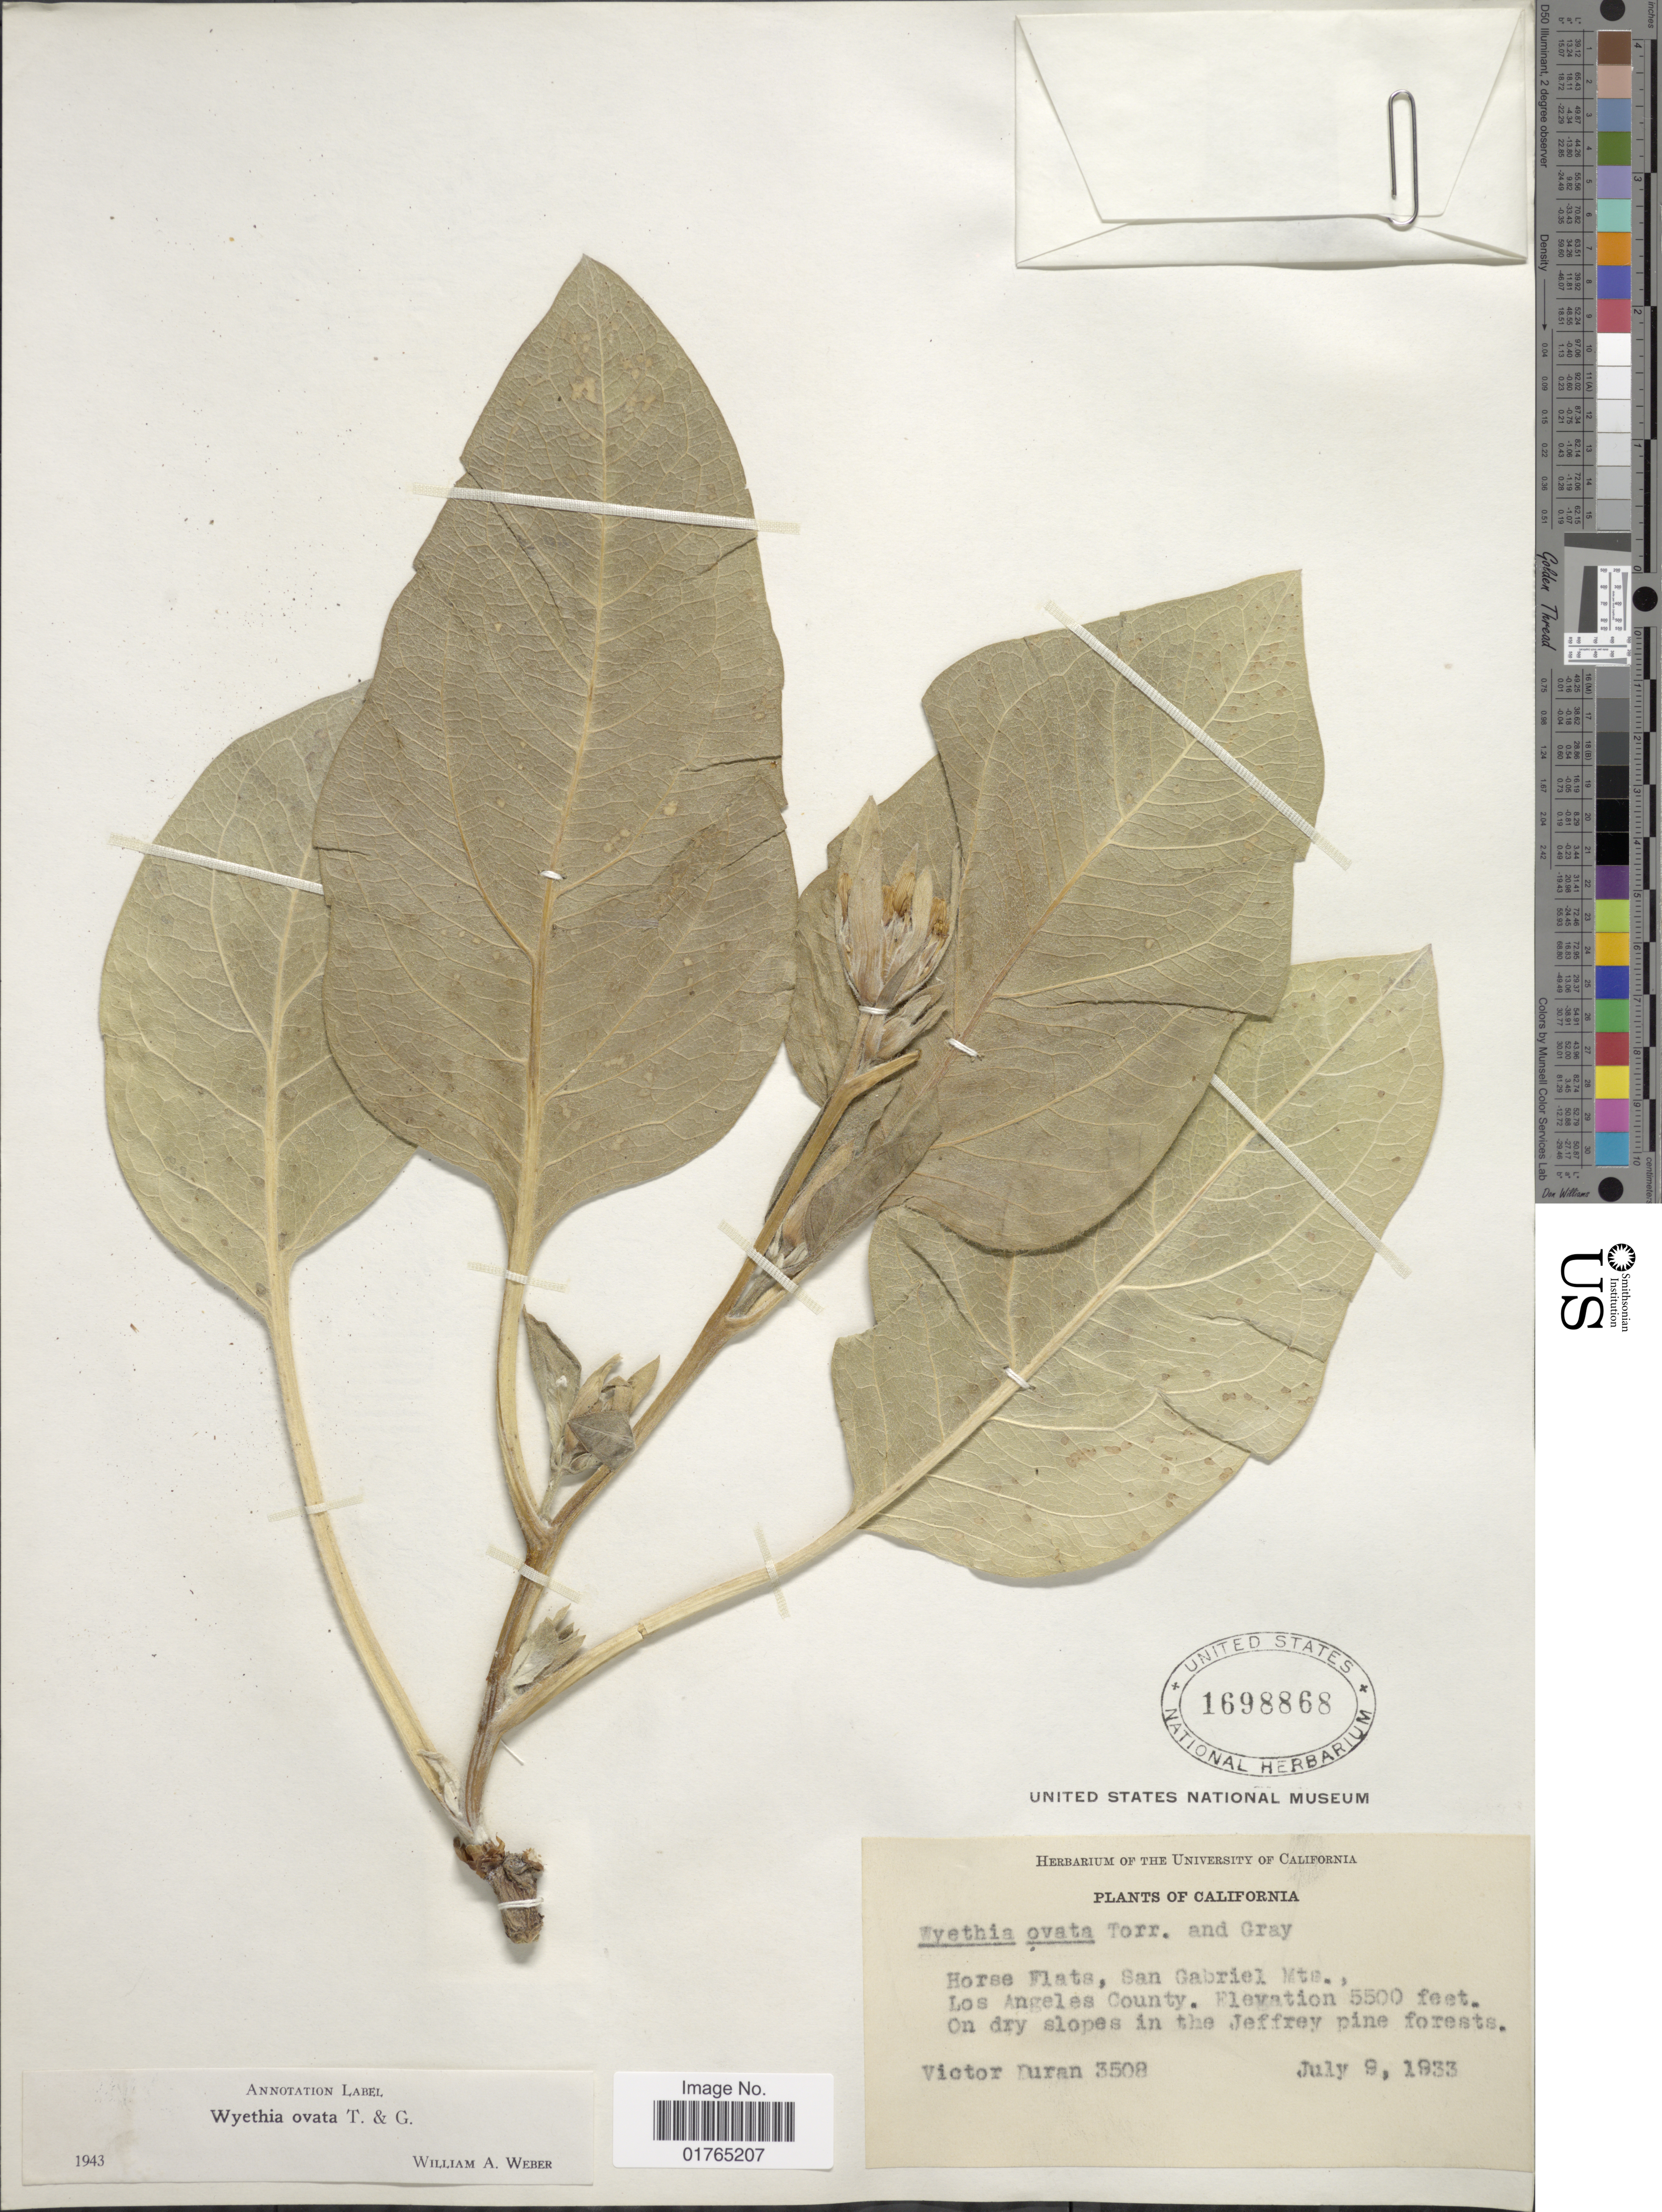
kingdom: Plantae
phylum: Tracheophyta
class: Magnoliopsida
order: Asterales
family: Asteraceae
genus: Wyethia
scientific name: Wyethia ovata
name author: Torr. & A. Gray in Emory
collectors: V. Duran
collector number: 3508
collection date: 1933-07-09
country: United States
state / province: California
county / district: Los Angeles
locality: San Gabriel Mts., Los Angeles County, on dry slopes in the Jeffrey pine forest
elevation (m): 1676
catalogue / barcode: US 1698868